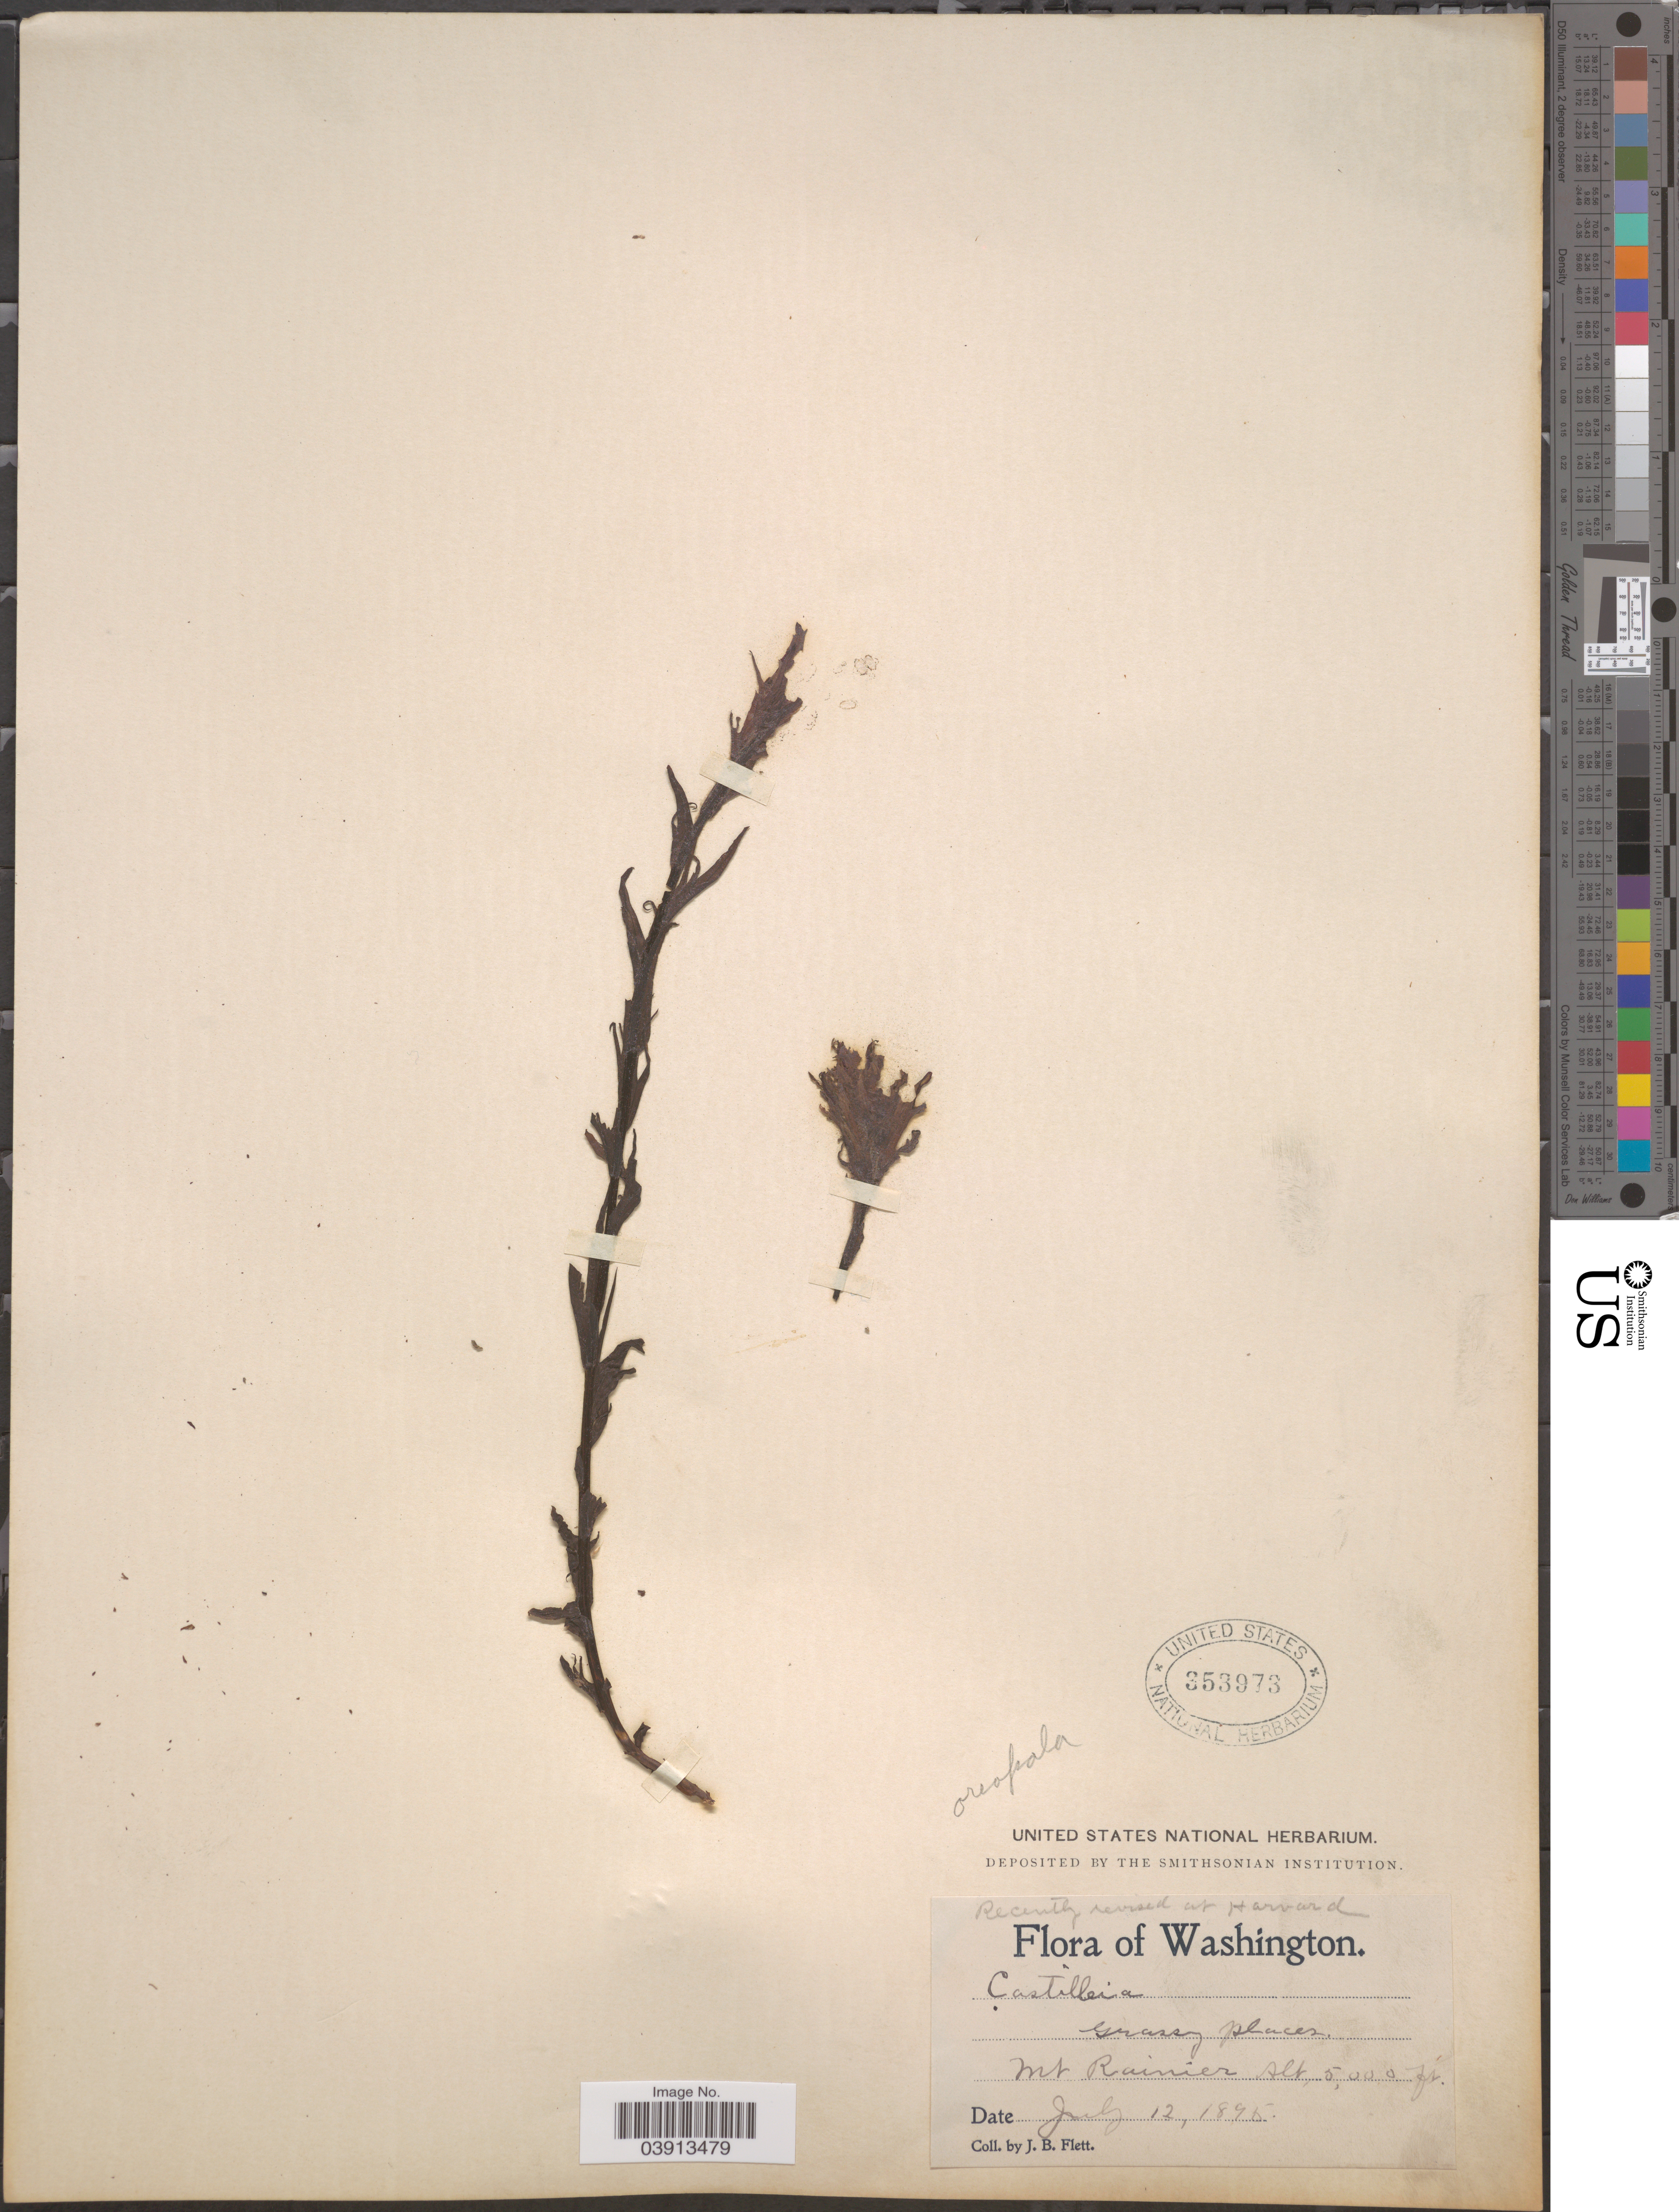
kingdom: Plantae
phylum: Tracheophyta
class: Magnoliopsida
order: Lamiales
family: Orobanchaceae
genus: Castilleja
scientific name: Castilleja parviflora var. oreopola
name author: (Greenm.) Ownbey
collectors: J. Flett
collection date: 1845-07-12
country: United States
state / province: Washington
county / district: Pierce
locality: Mt Rainier.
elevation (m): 1524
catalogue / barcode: US 353973